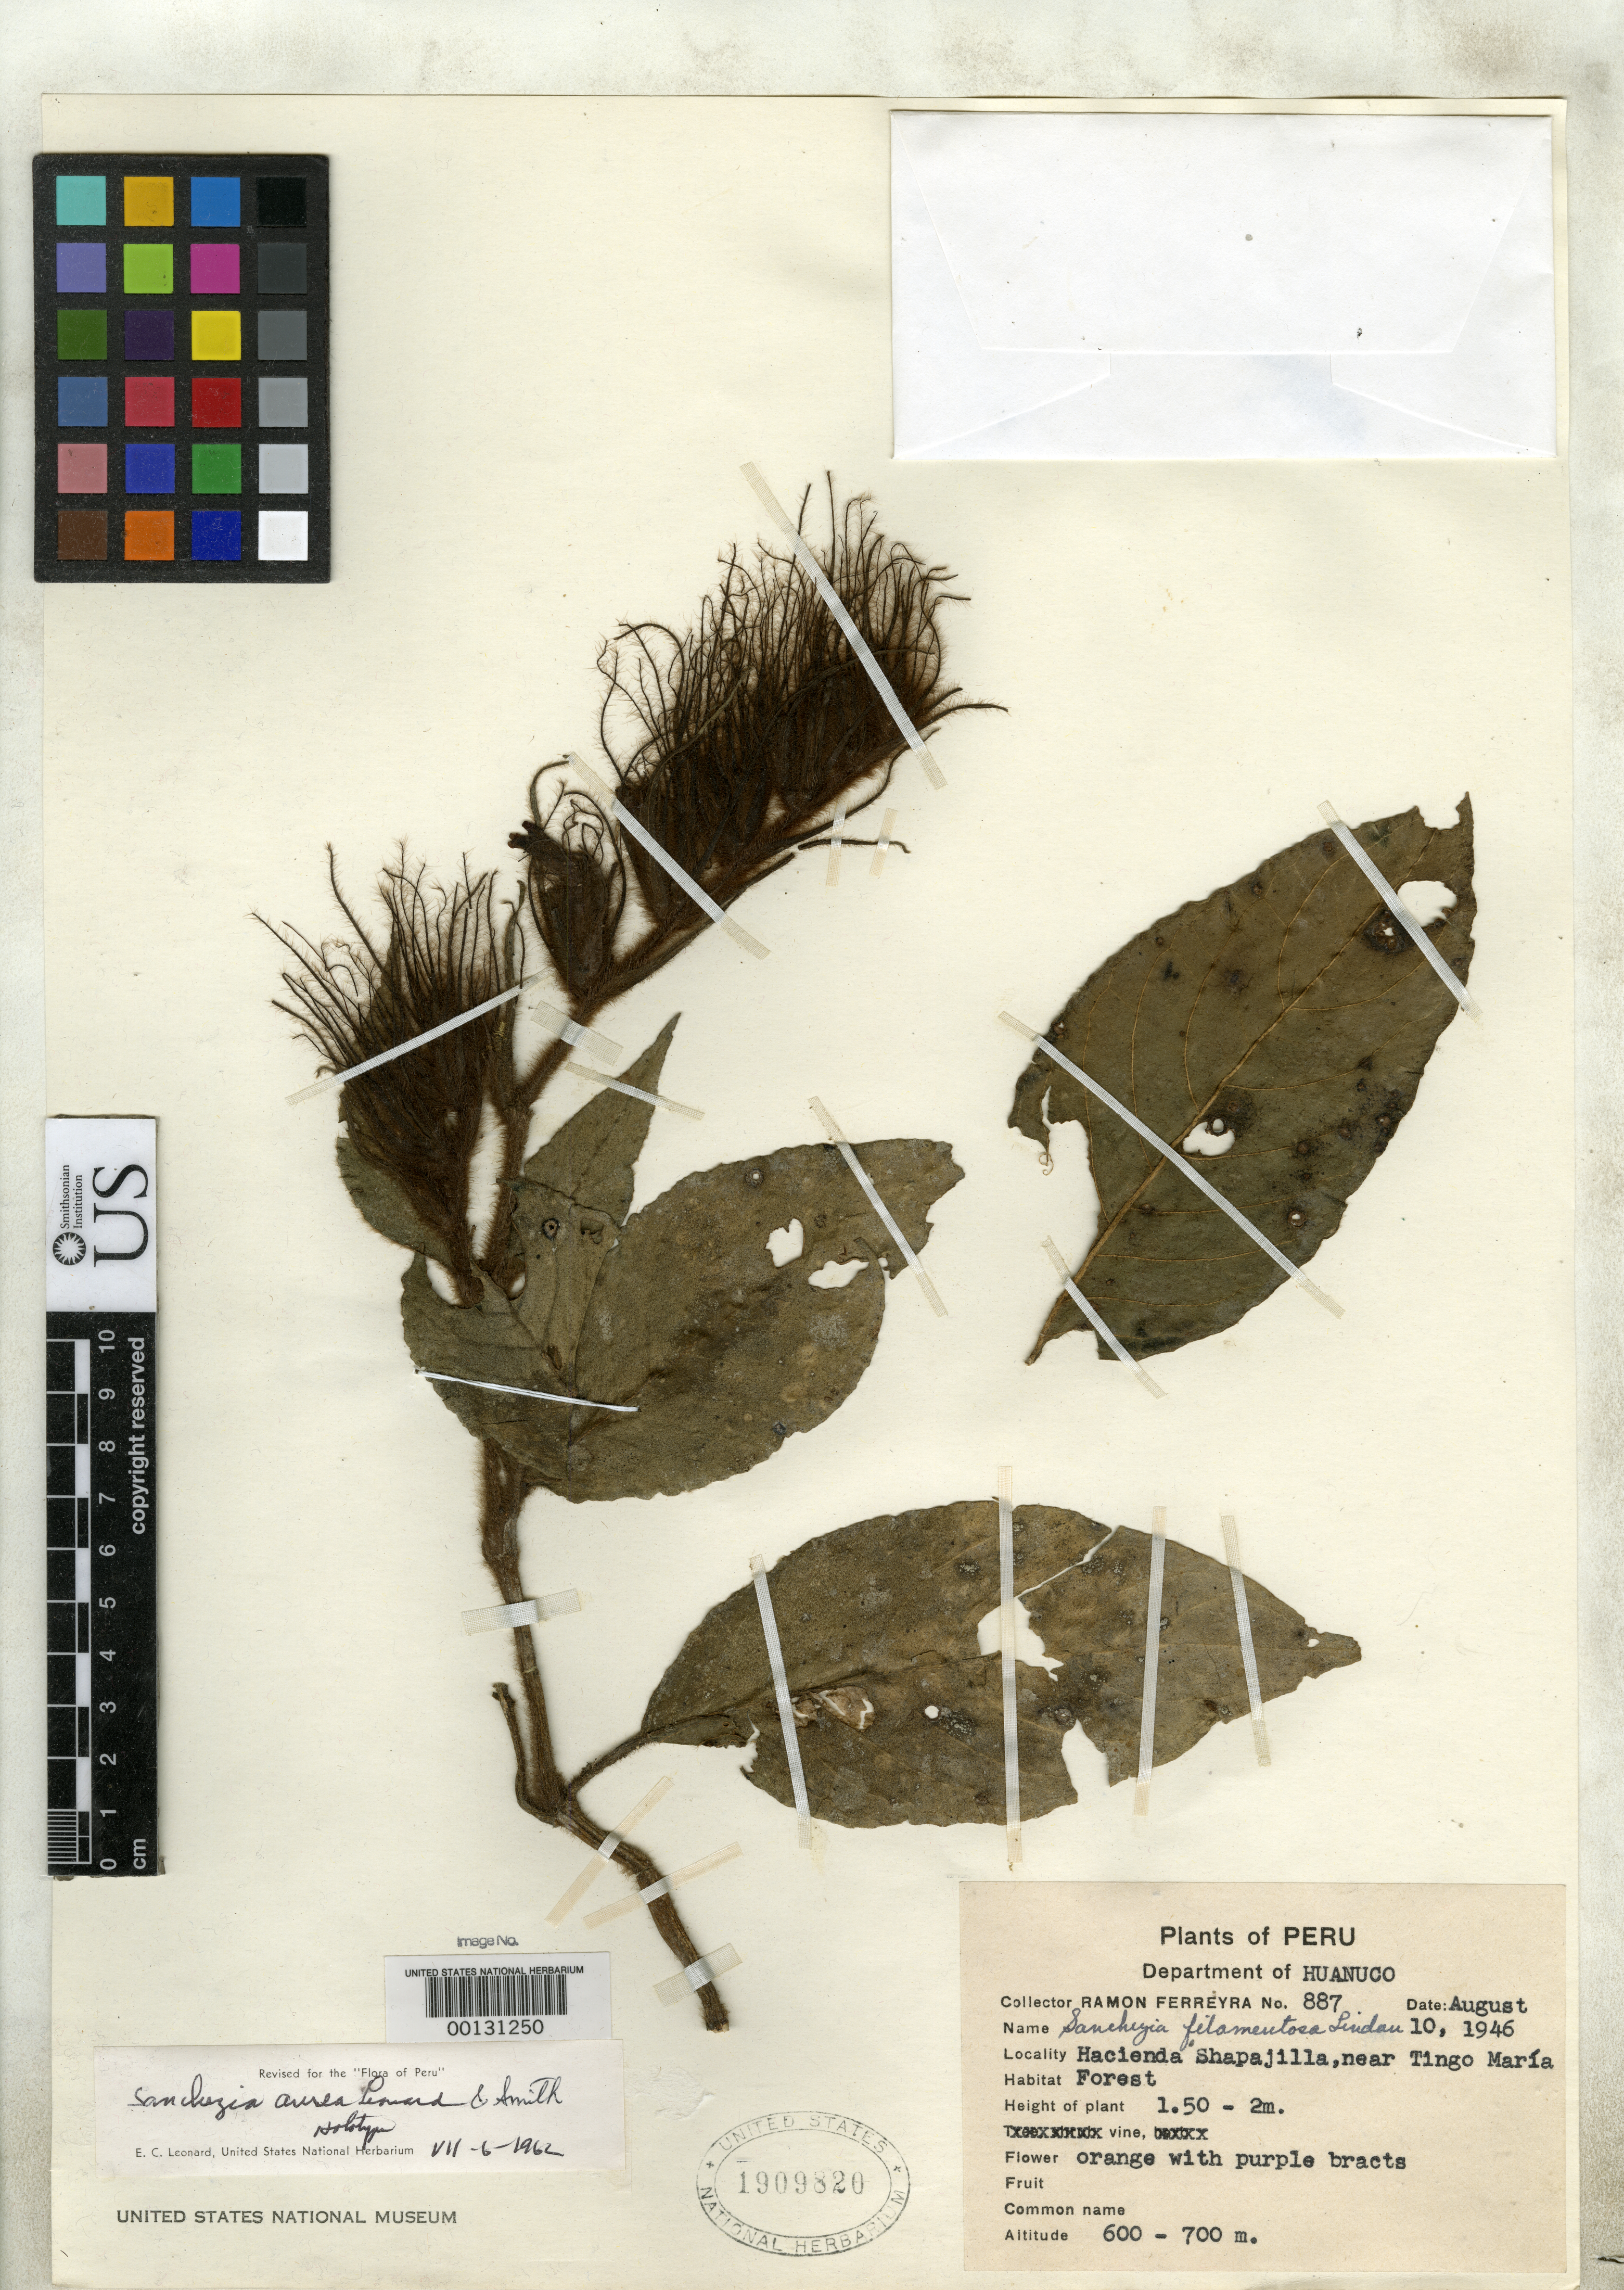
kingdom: Plantae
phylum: Tracheophyta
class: Magnoliopsida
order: Lamiales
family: Acanthaceae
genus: Sanchezia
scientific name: Sanchezia aurea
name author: Leonard & L.B. Sm.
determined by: Leonard, Emery C., (US)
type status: Holotype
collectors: R. A. Ferreyra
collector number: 887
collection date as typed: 10 Aug 1946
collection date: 1946-08-10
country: Peru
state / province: Huánuco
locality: Hacienda Shapajilla near Tingo María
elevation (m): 600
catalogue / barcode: US 1909820